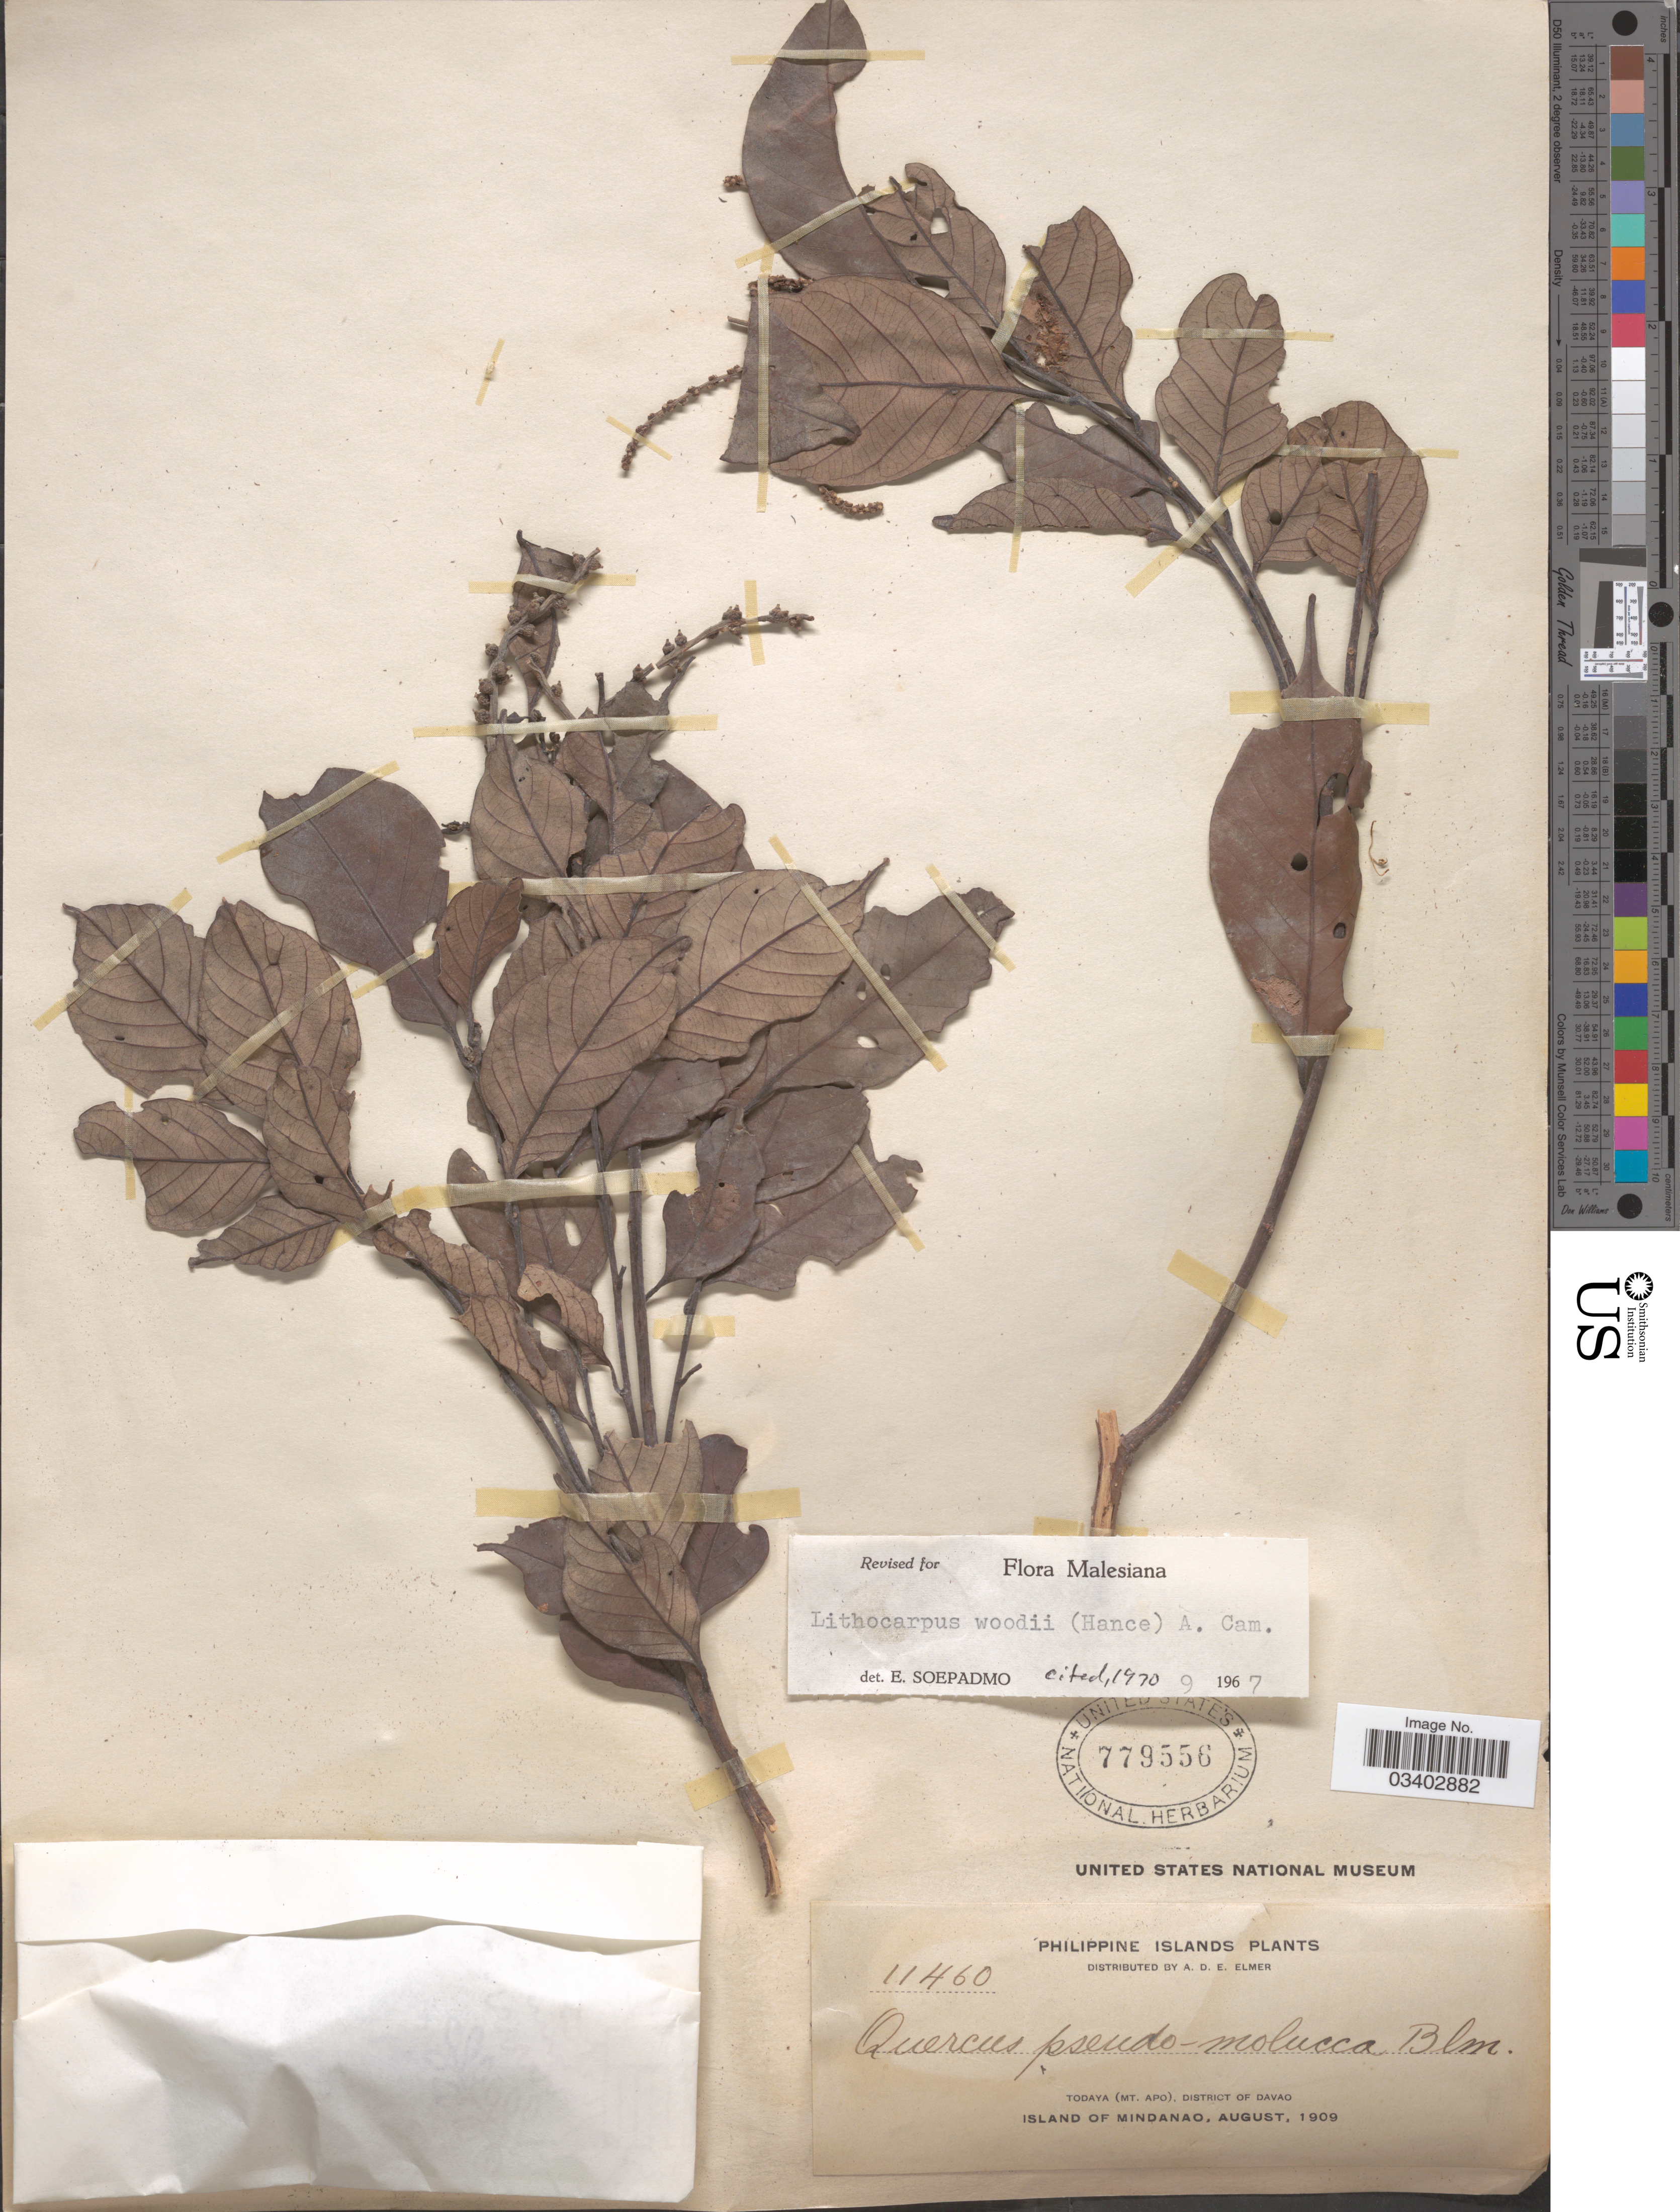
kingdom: Plantae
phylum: Tracheophyta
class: Magnoliopsida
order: Fagales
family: Fagaceae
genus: Lithocarpus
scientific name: Lithocarpus woodii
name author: (Hance) A. Camus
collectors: A. D. E. Elmer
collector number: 11460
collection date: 1909-08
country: Philippines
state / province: Davao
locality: Philippine Islands, Todaya (Mt. Apo), District of Davao. Island of Mindanao.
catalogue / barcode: US 779556